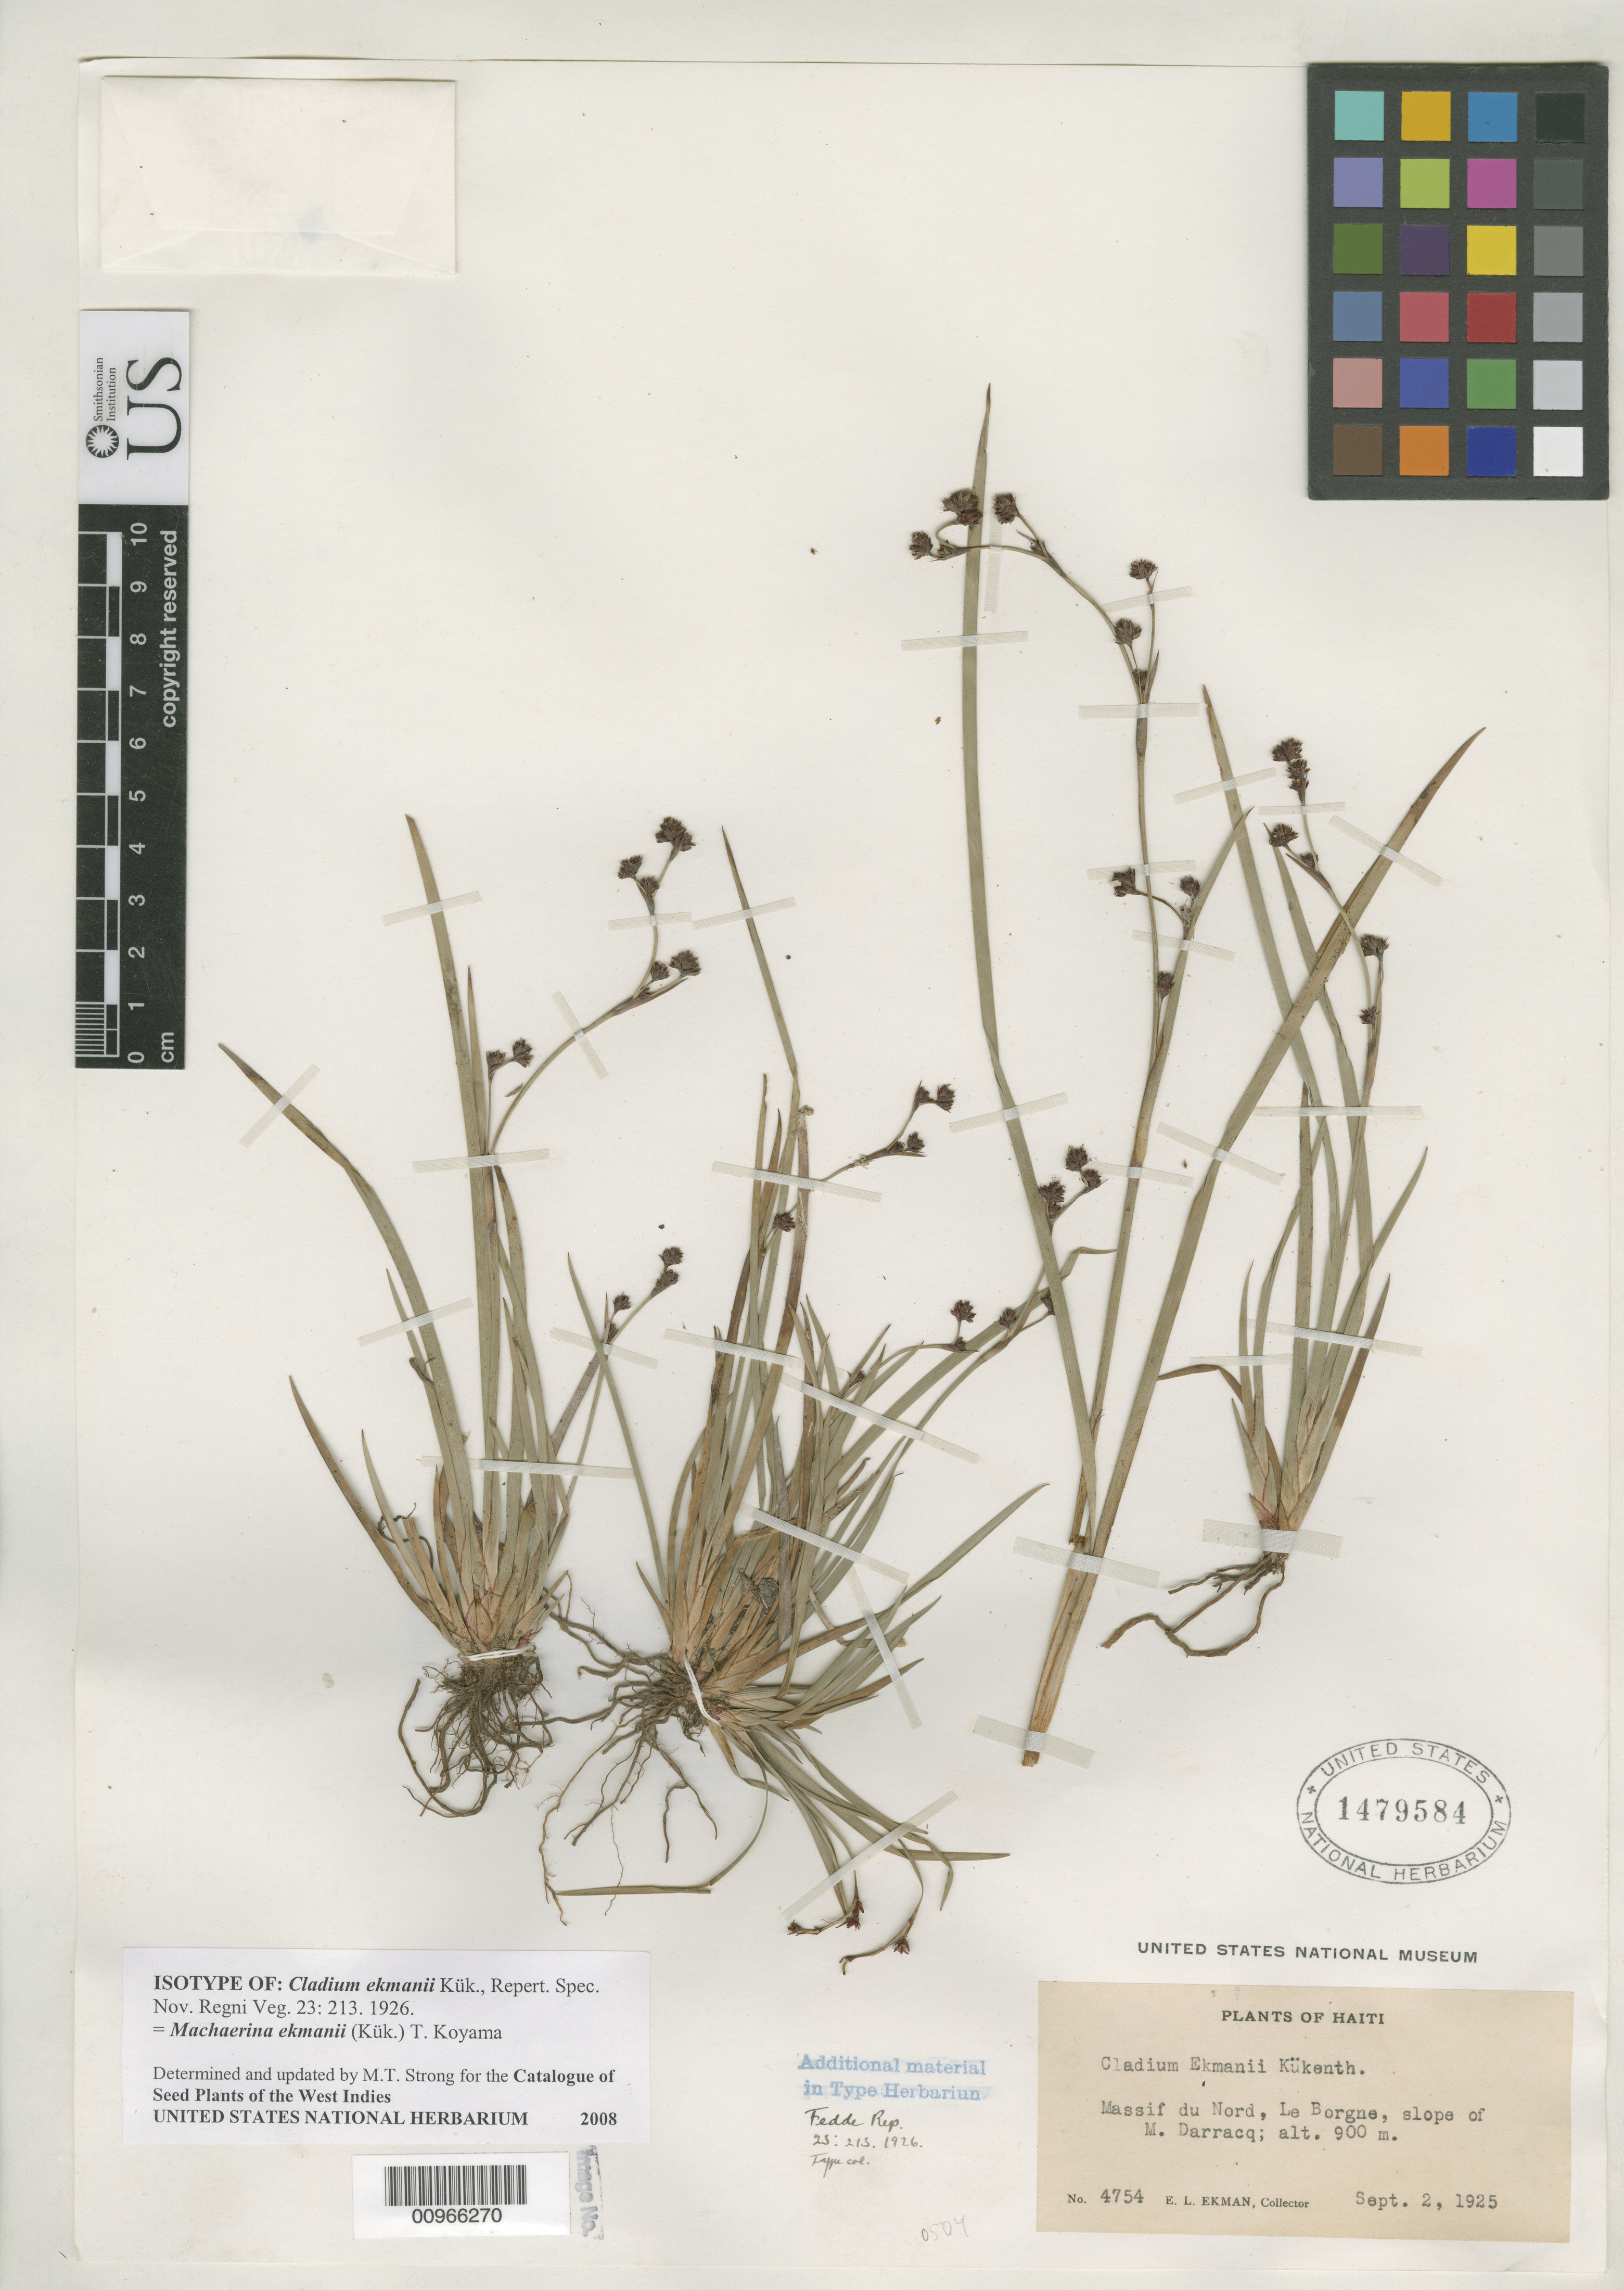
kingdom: Plantae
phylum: Tracheophyta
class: Liliopsida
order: Poales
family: Cyperaceae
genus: Cladium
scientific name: Cladium ekmanii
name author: Kük.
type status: Isotype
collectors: E. L. Ekman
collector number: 4754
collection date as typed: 02 Sep 1925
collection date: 1925-09-02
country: Haiti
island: Hispaniola Island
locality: Massif du Nord, Le Borgne, slope of M. Darracq.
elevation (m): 900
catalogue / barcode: US 1479584